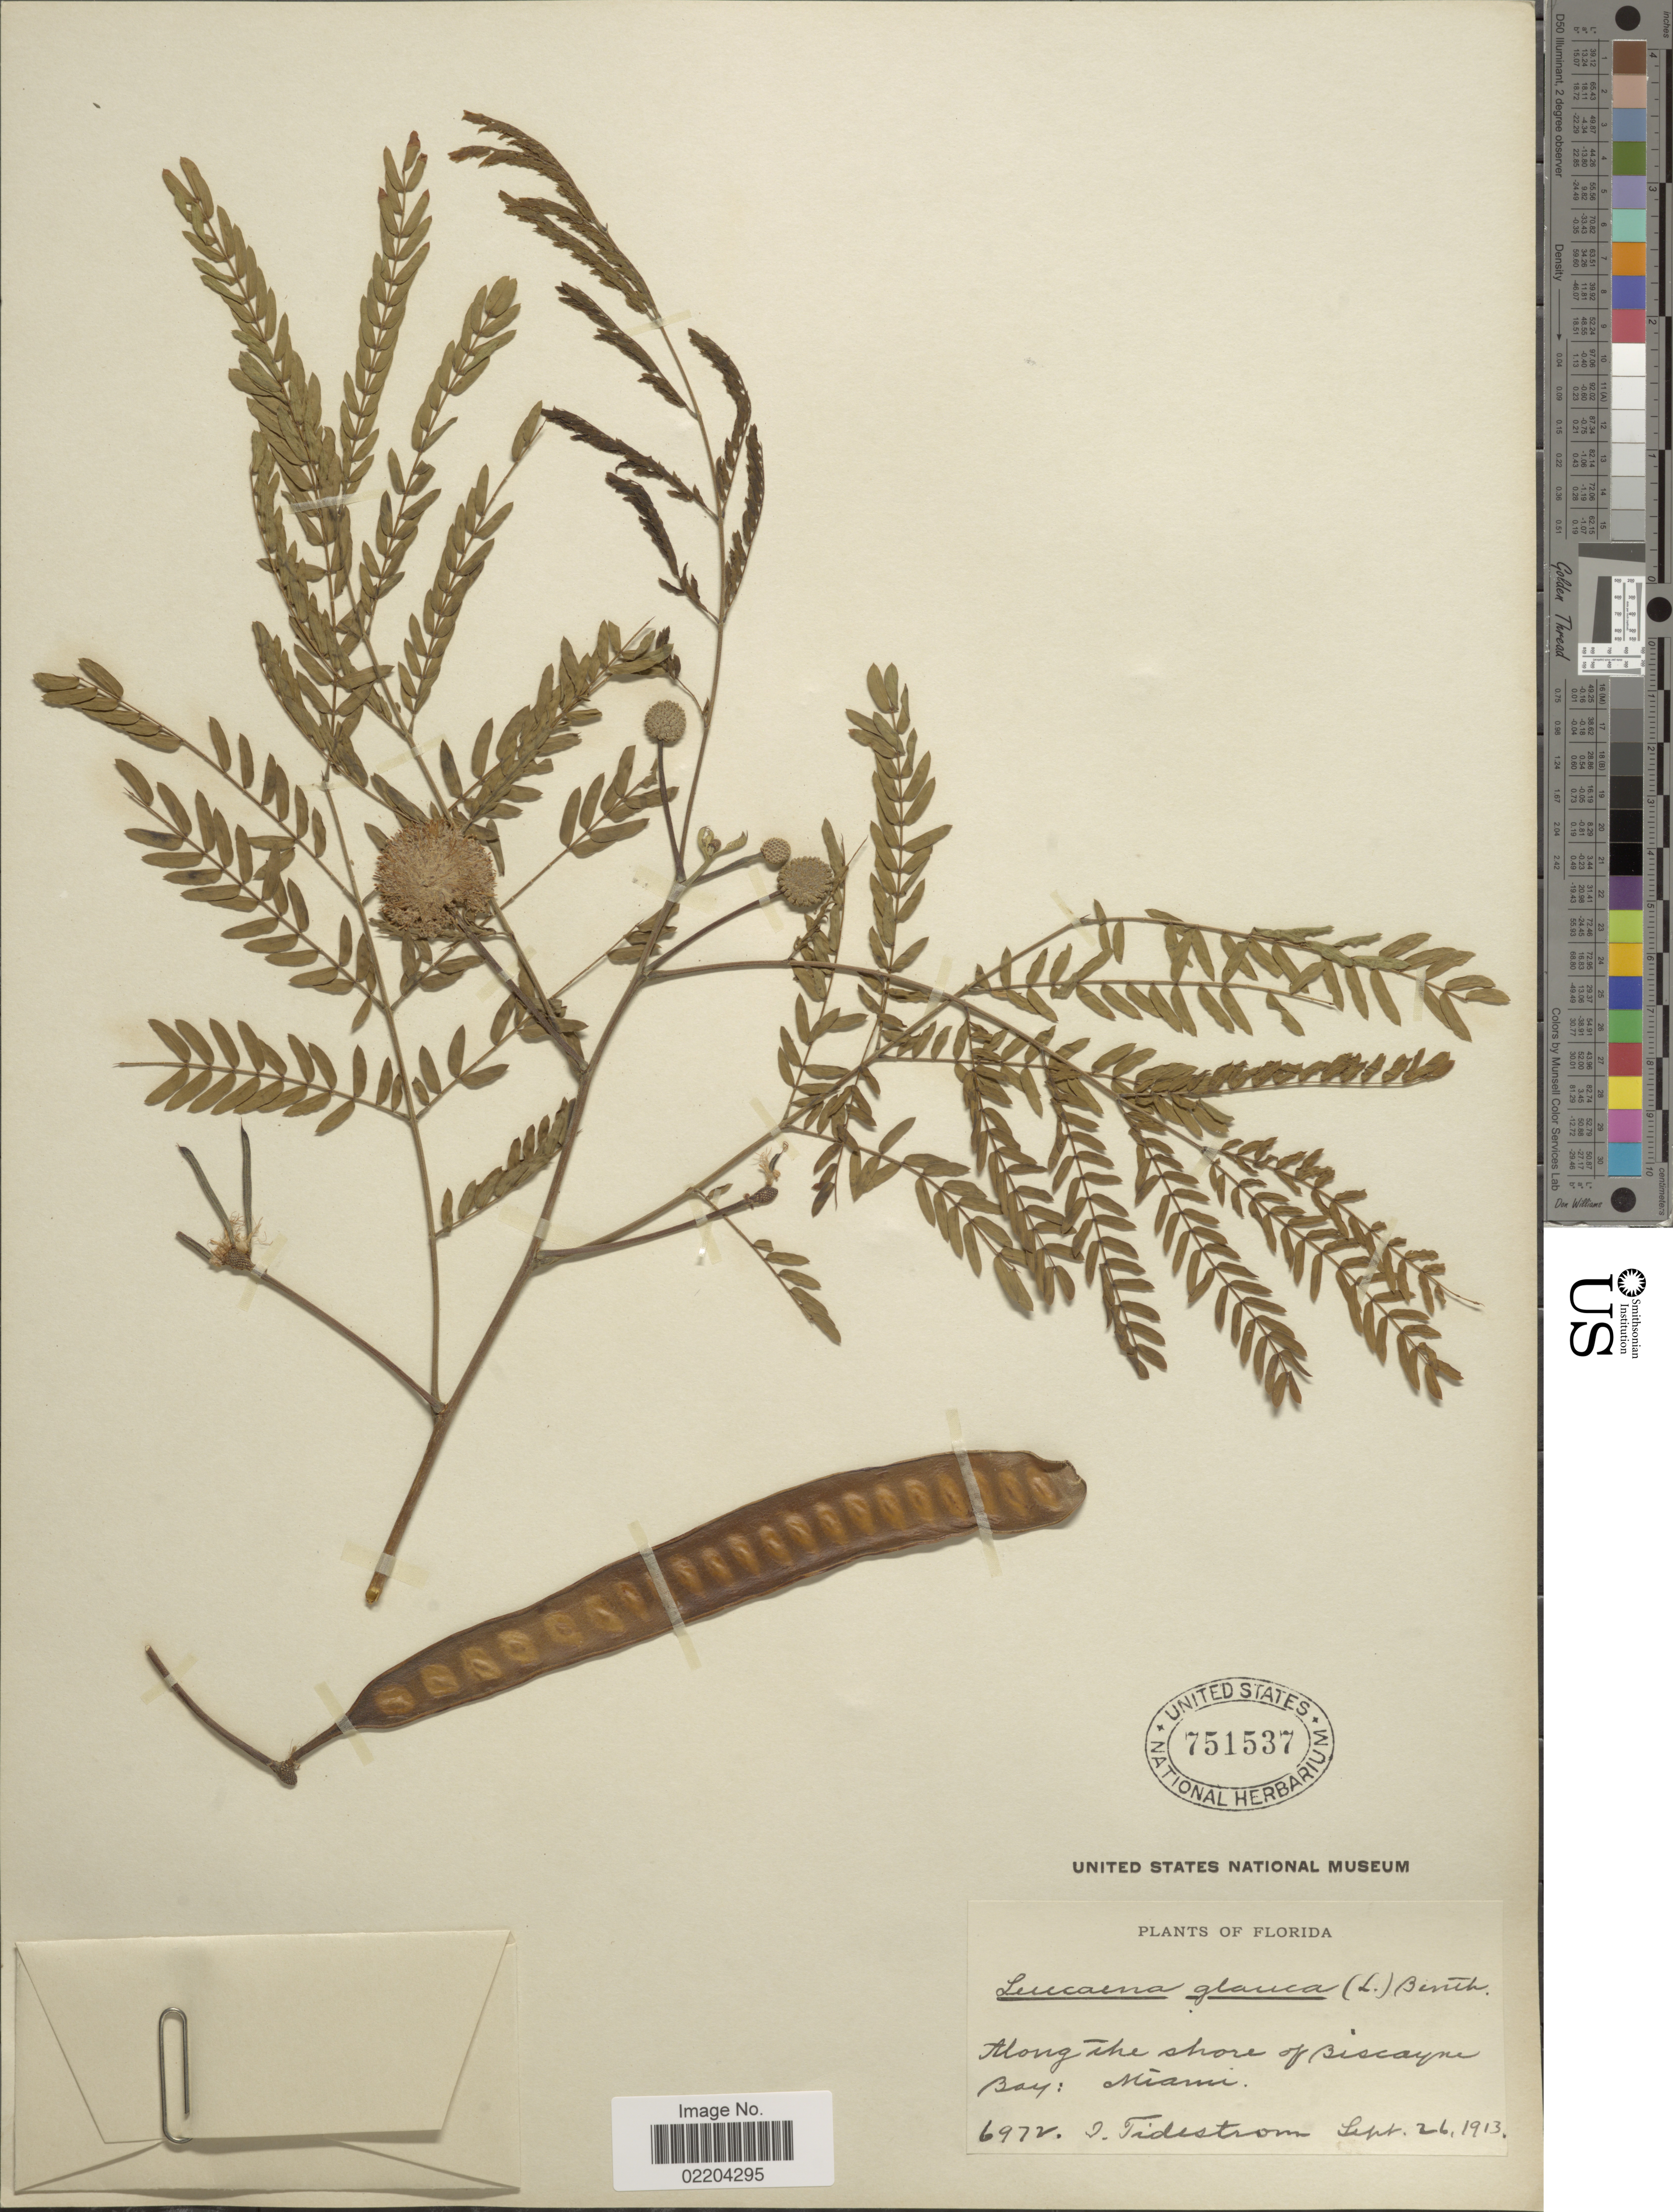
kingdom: Plantae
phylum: Tracheophyta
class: Magnoliopsida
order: Fabales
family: Fabaceae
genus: Leucaena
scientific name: Leucaena glauca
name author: (L.) Benth.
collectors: I. F. Tidestrom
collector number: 6972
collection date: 1913-09-26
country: United States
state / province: Florida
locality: Along the shore of Biscayne Bay: Miami.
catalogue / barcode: US 751537